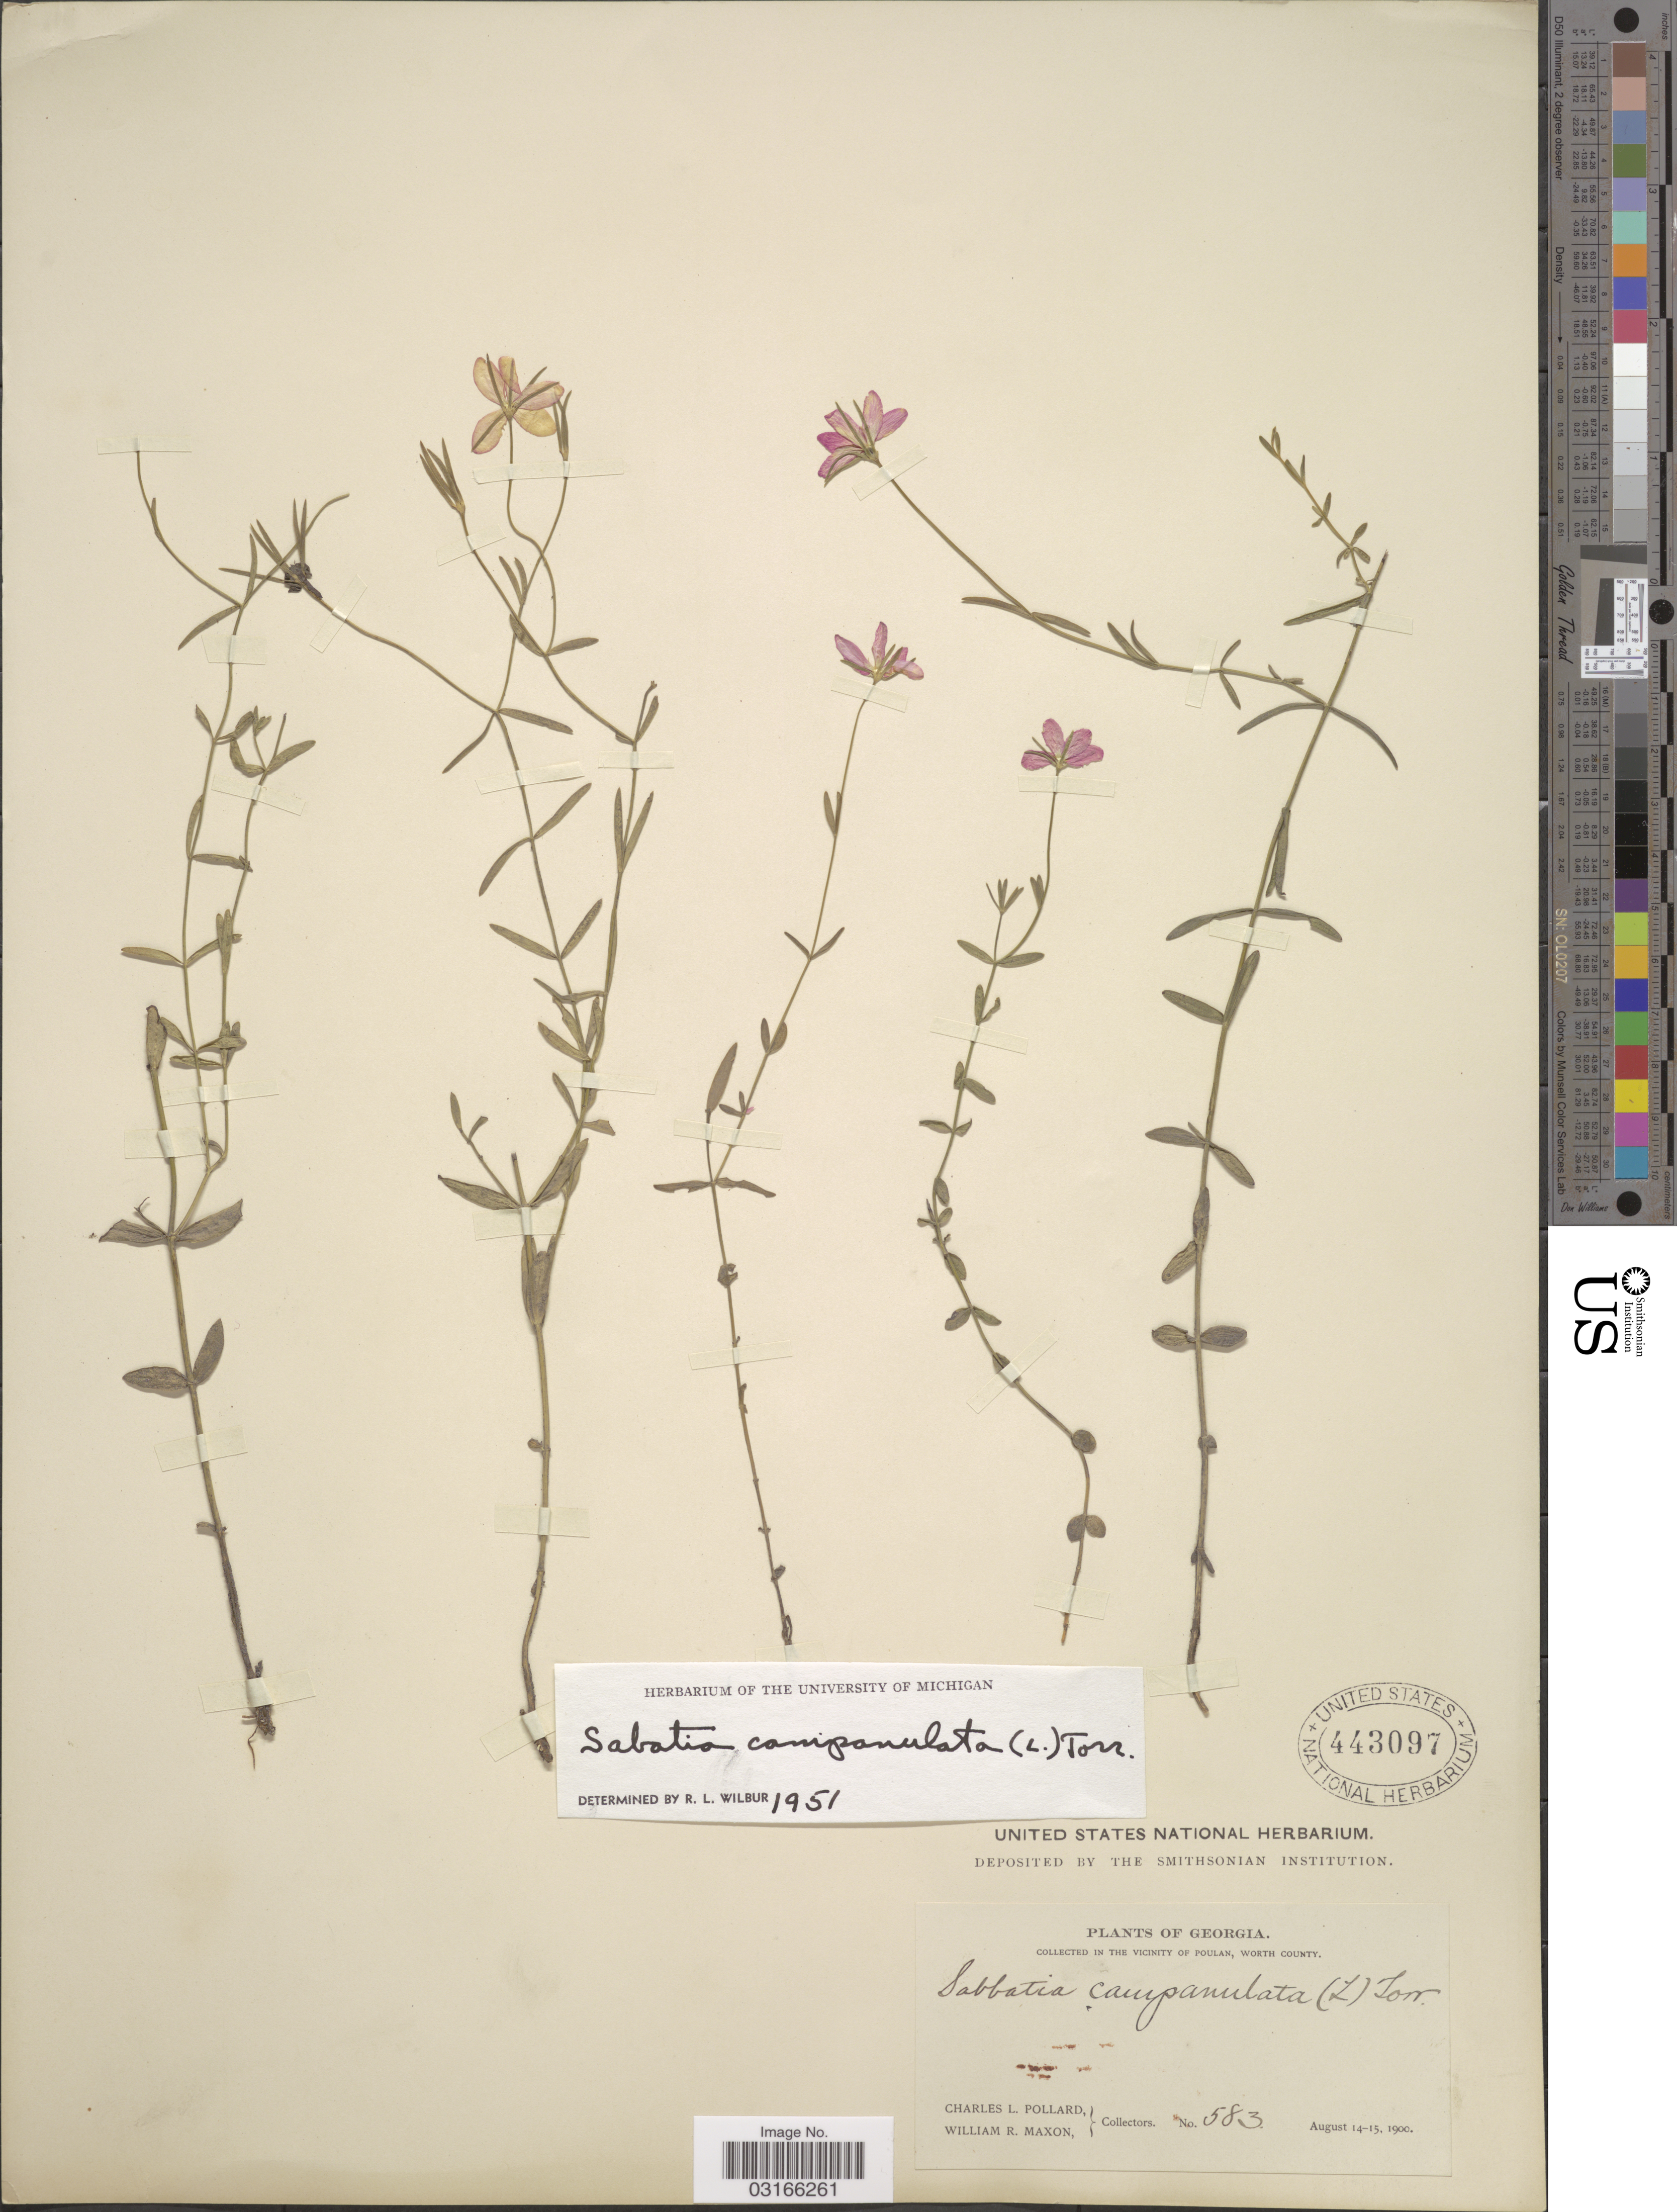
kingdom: Plantae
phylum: Tracheophyta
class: Magnoliopsida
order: Gentianales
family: Gentianaceae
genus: Sabatia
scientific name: Sabatia campanulata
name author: (L.) Torr.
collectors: C. L. Pollard & W. R. Maxon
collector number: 583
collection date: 1900-08-14/1900-08-15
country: United States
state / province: Georgia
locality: In the vicinity of Poulan, Worth County.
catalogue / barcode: US 443097